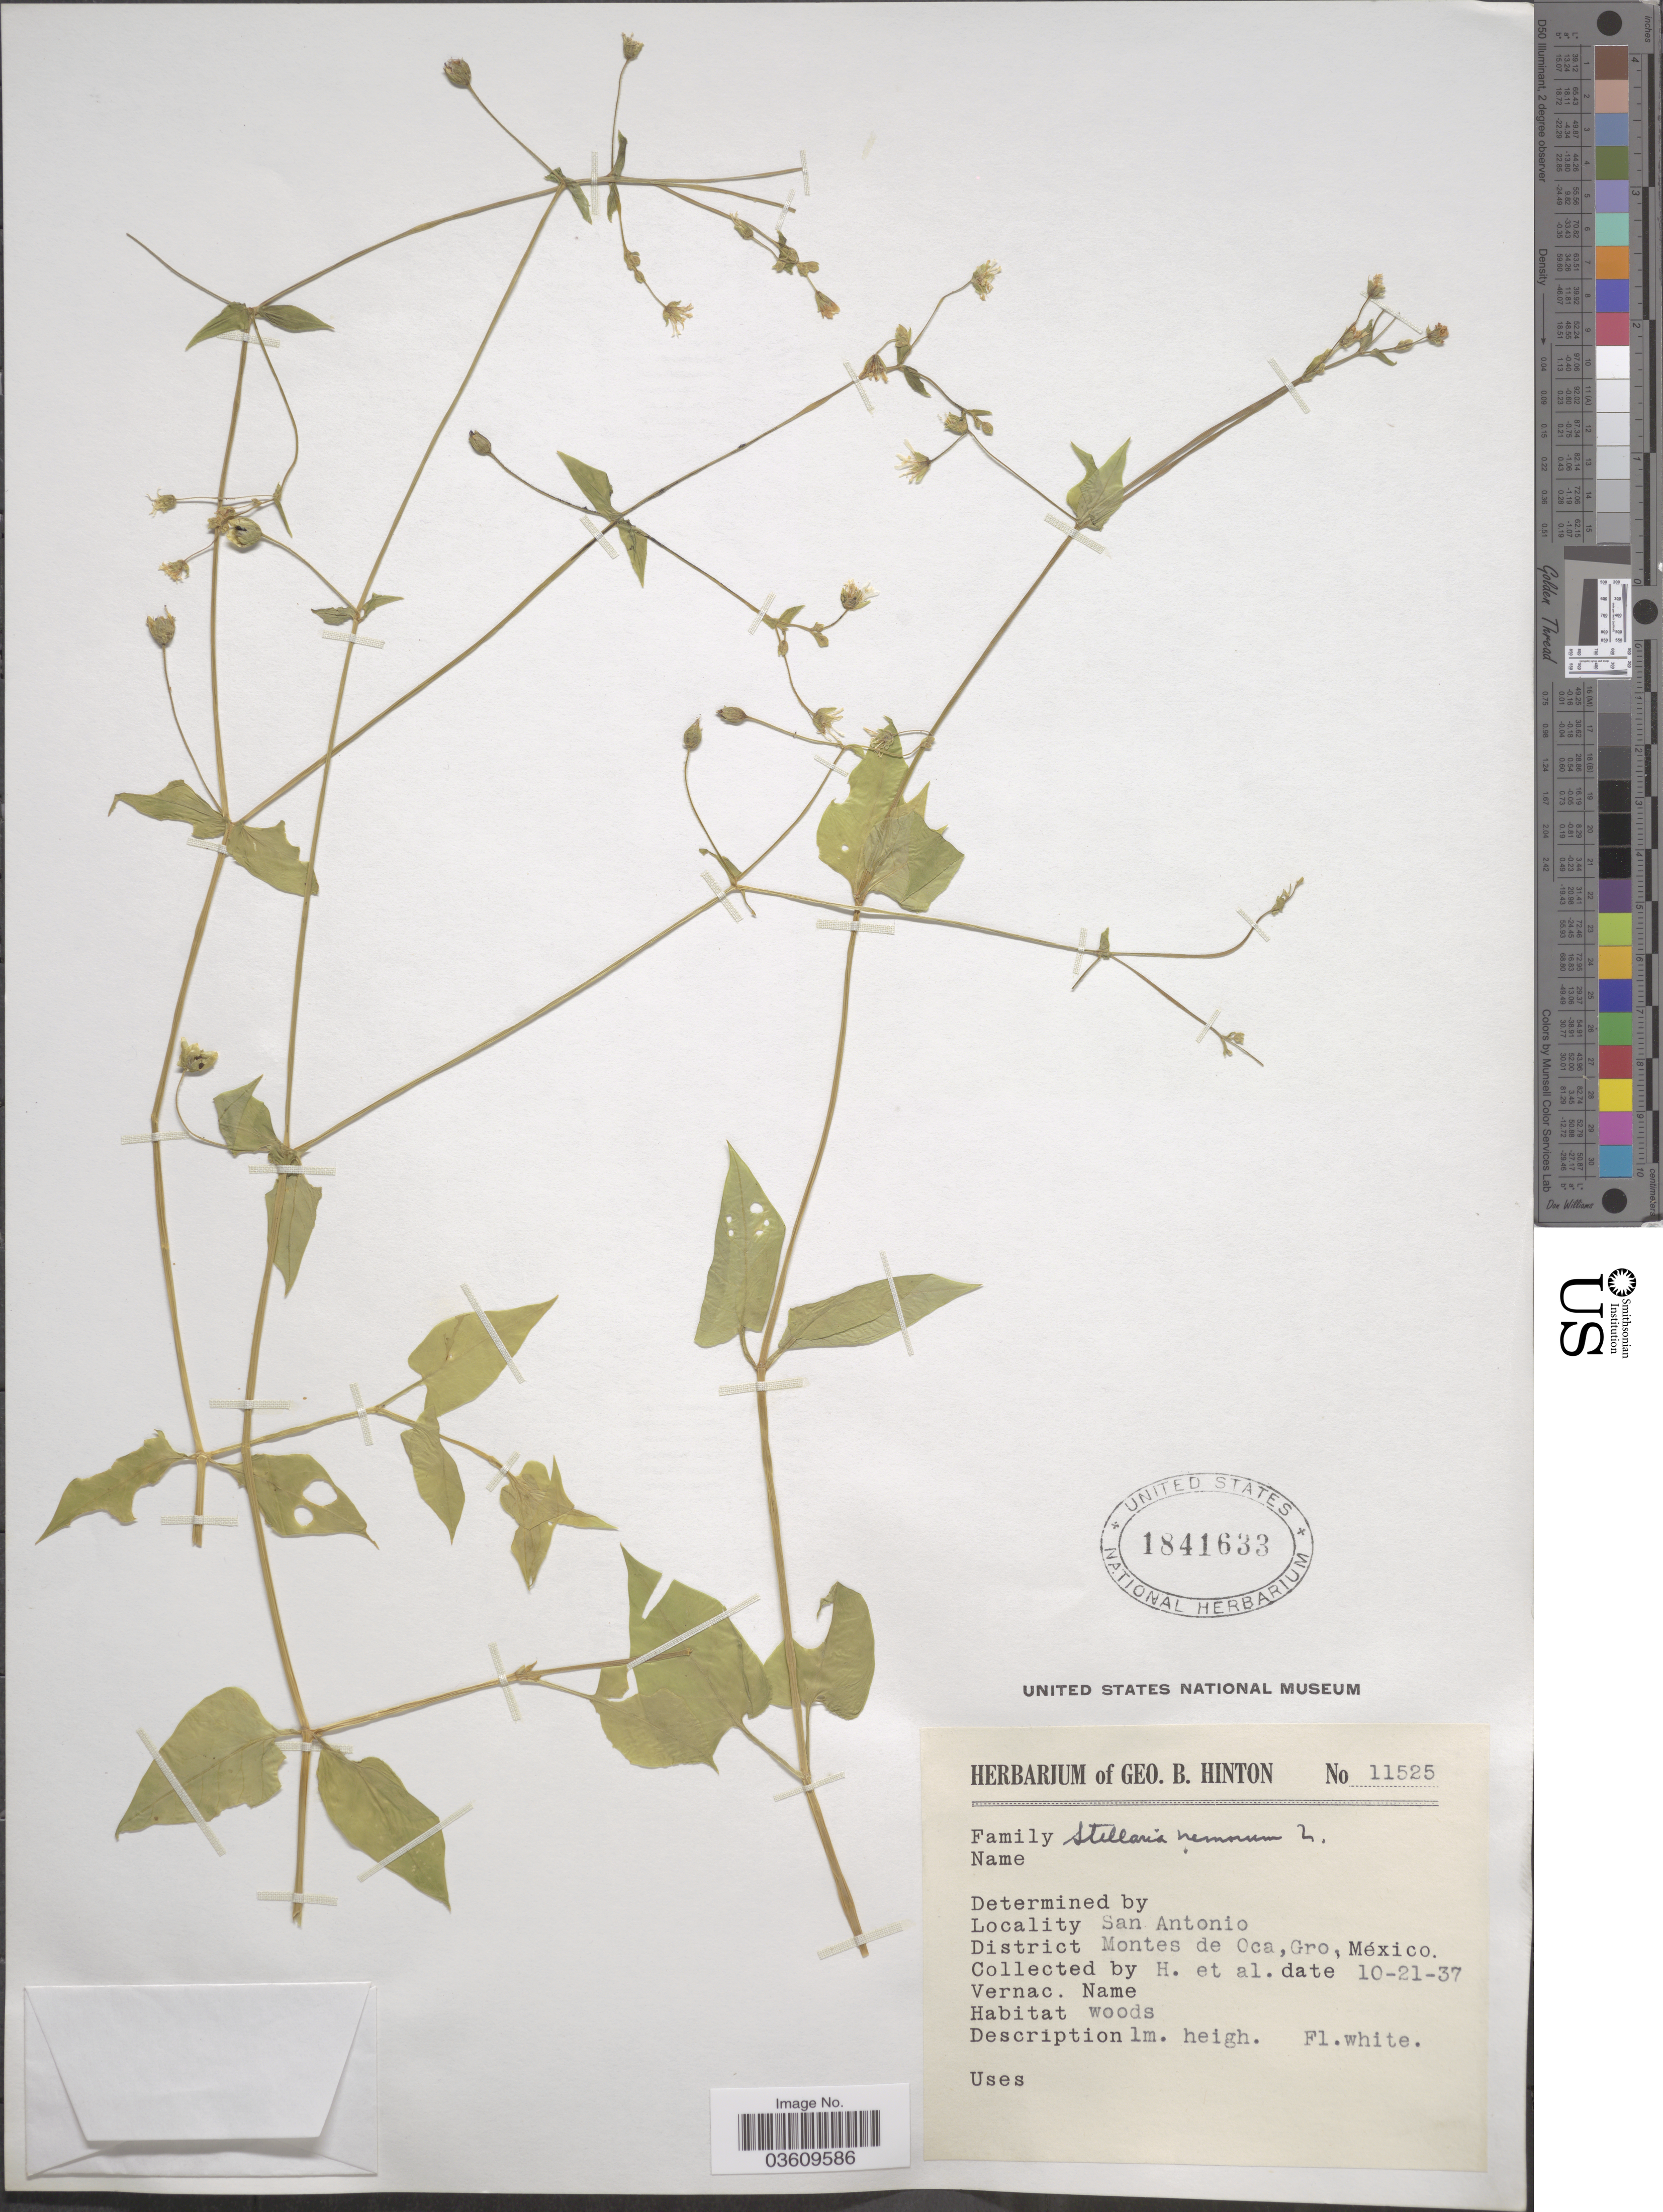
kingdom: Plantae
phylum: Tracheophyta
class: Magnoliopsida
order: Caryophyllales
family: Caryophyllaceae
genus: Stellaria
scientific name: Stellaria cuspidata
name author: Willd. ex Schltdl.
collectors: G. B. Hinton & et al.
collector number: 11525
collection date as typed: Transcribed d/m/y: 21/10/37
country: Mexico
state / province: Guerrero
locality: San Antonio. District Montes de Oca.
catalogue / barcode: US 1841633